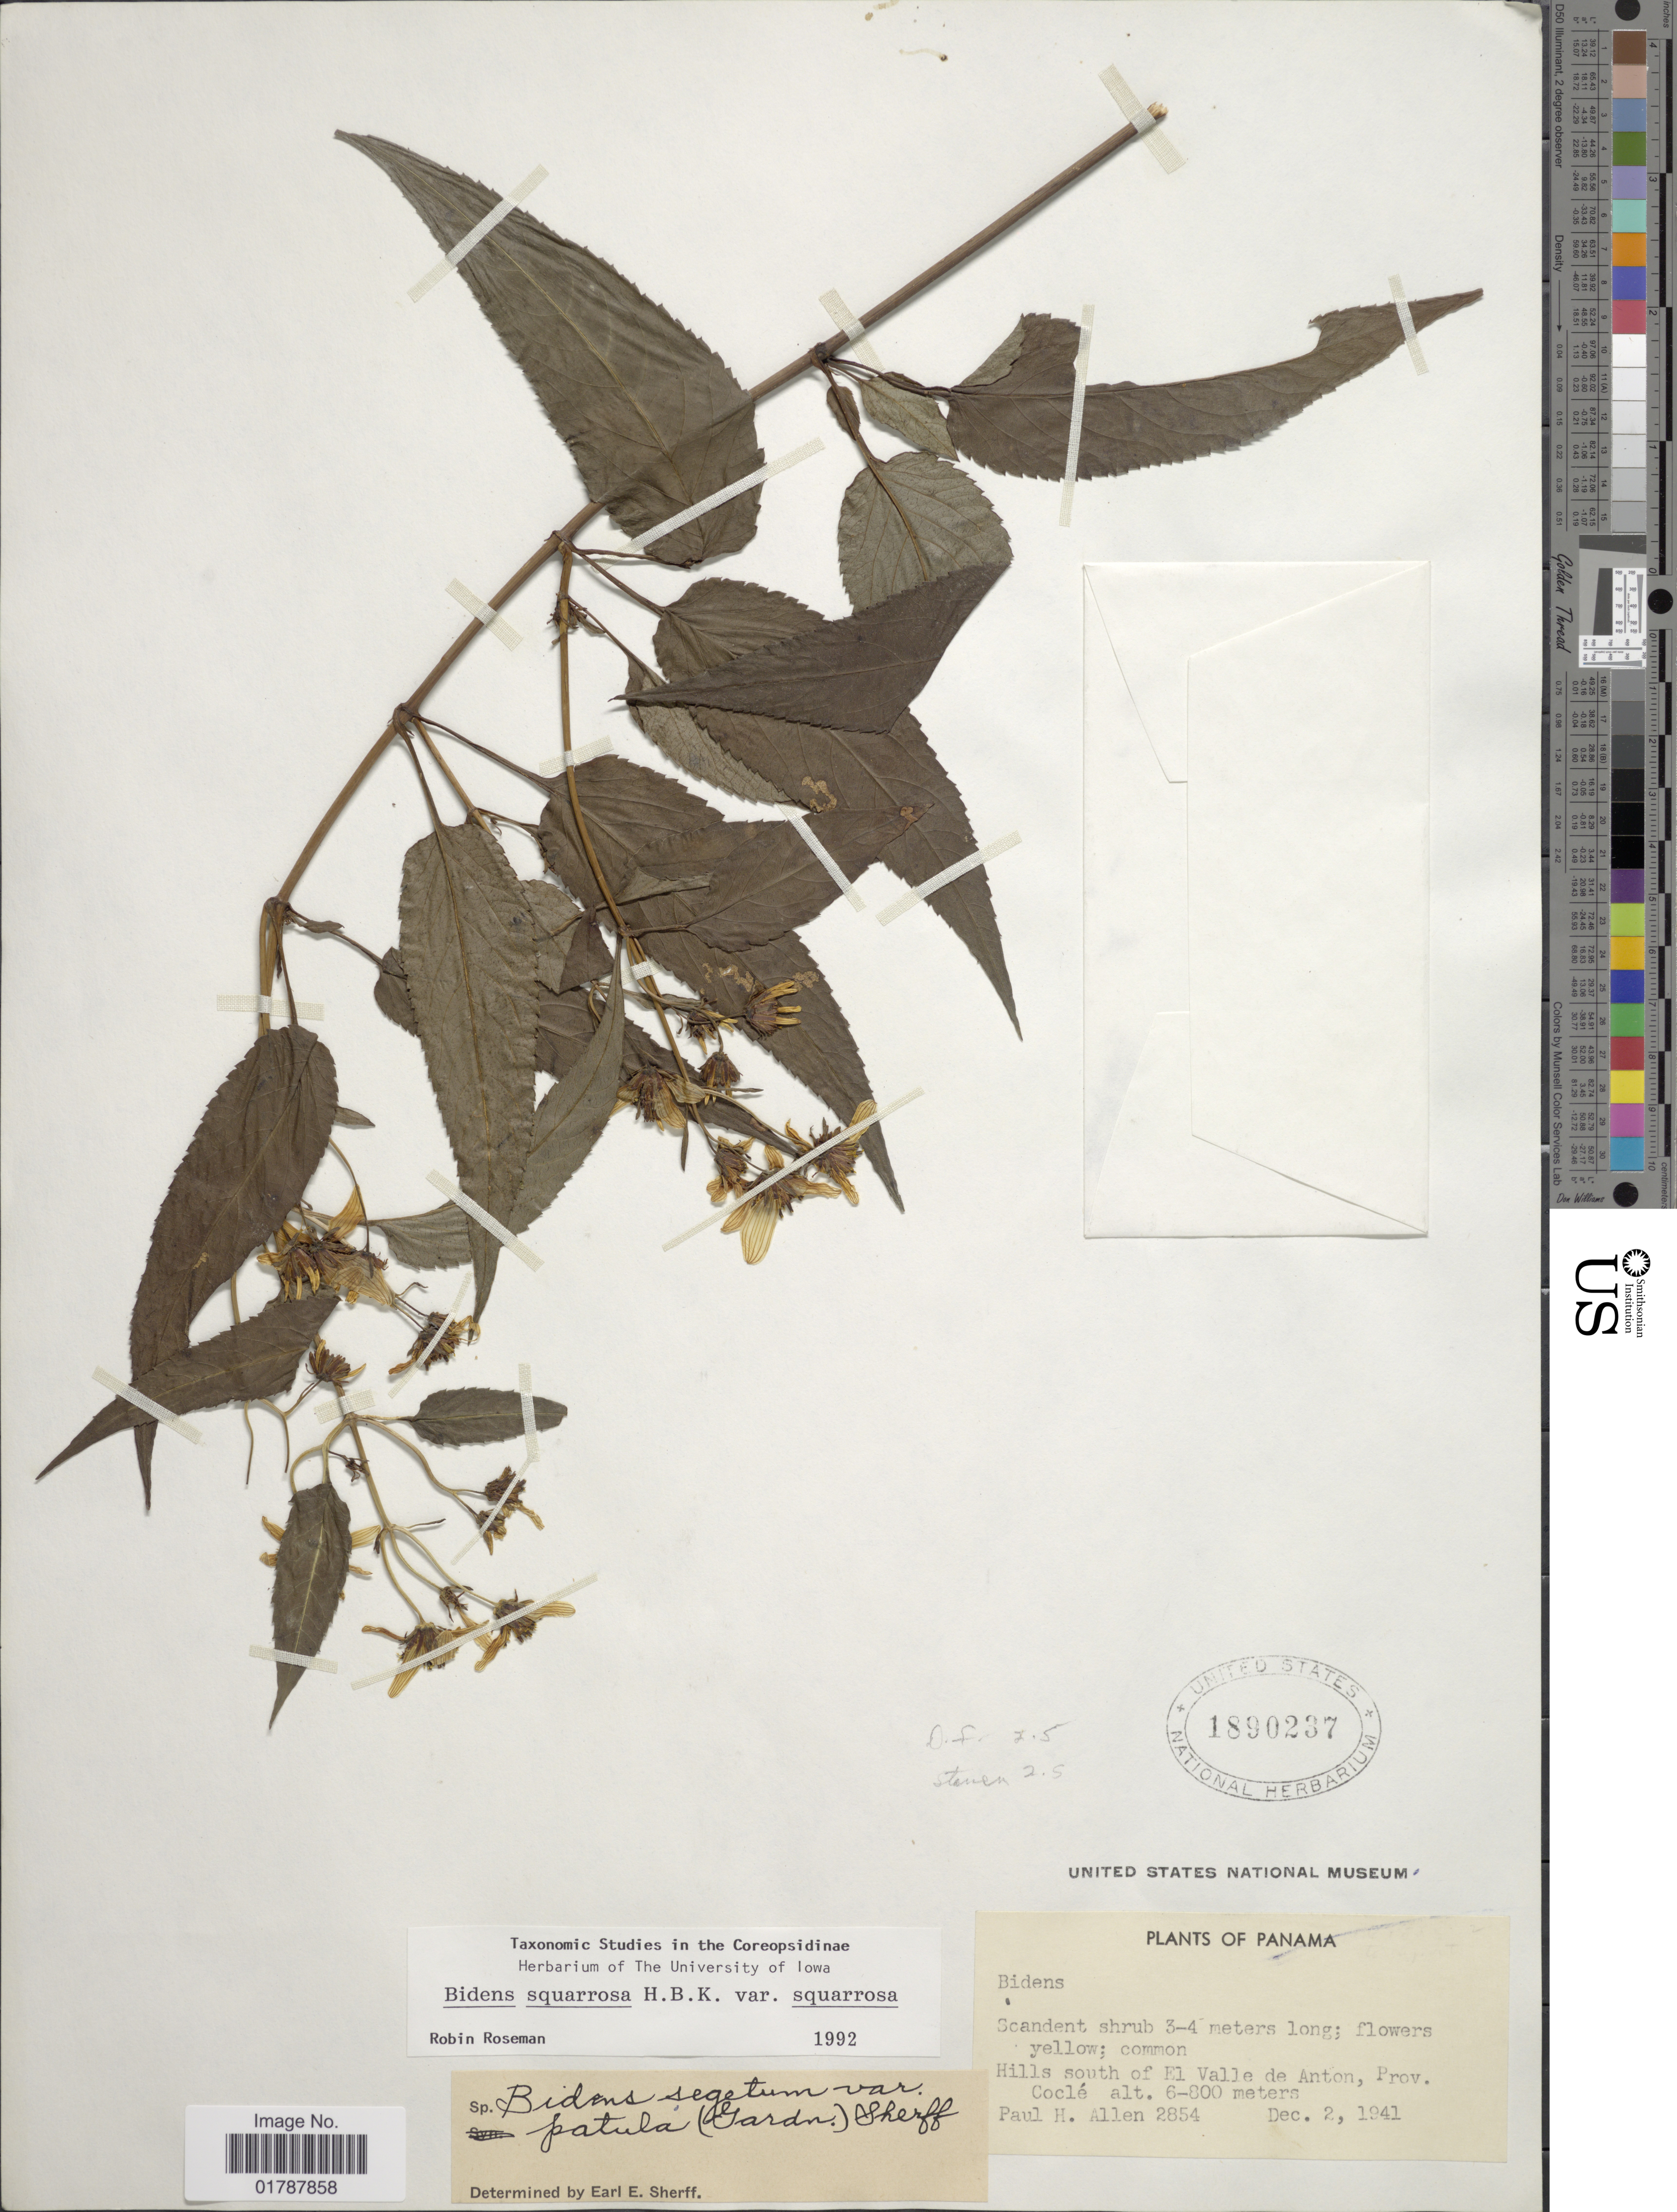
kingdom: Plantae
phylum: Tracheophyta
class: Magnoliopsida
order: Asterales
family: Asteraceae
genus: Bidens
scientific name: Bidens squarrosa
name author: Kunth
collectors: P. H. Allen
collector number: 2854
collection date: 1941-12-02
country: Panama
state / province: Coclé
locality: Hills south of El Valle de Anton, Prov. Cocle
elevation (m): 6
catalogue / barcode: US 1890237